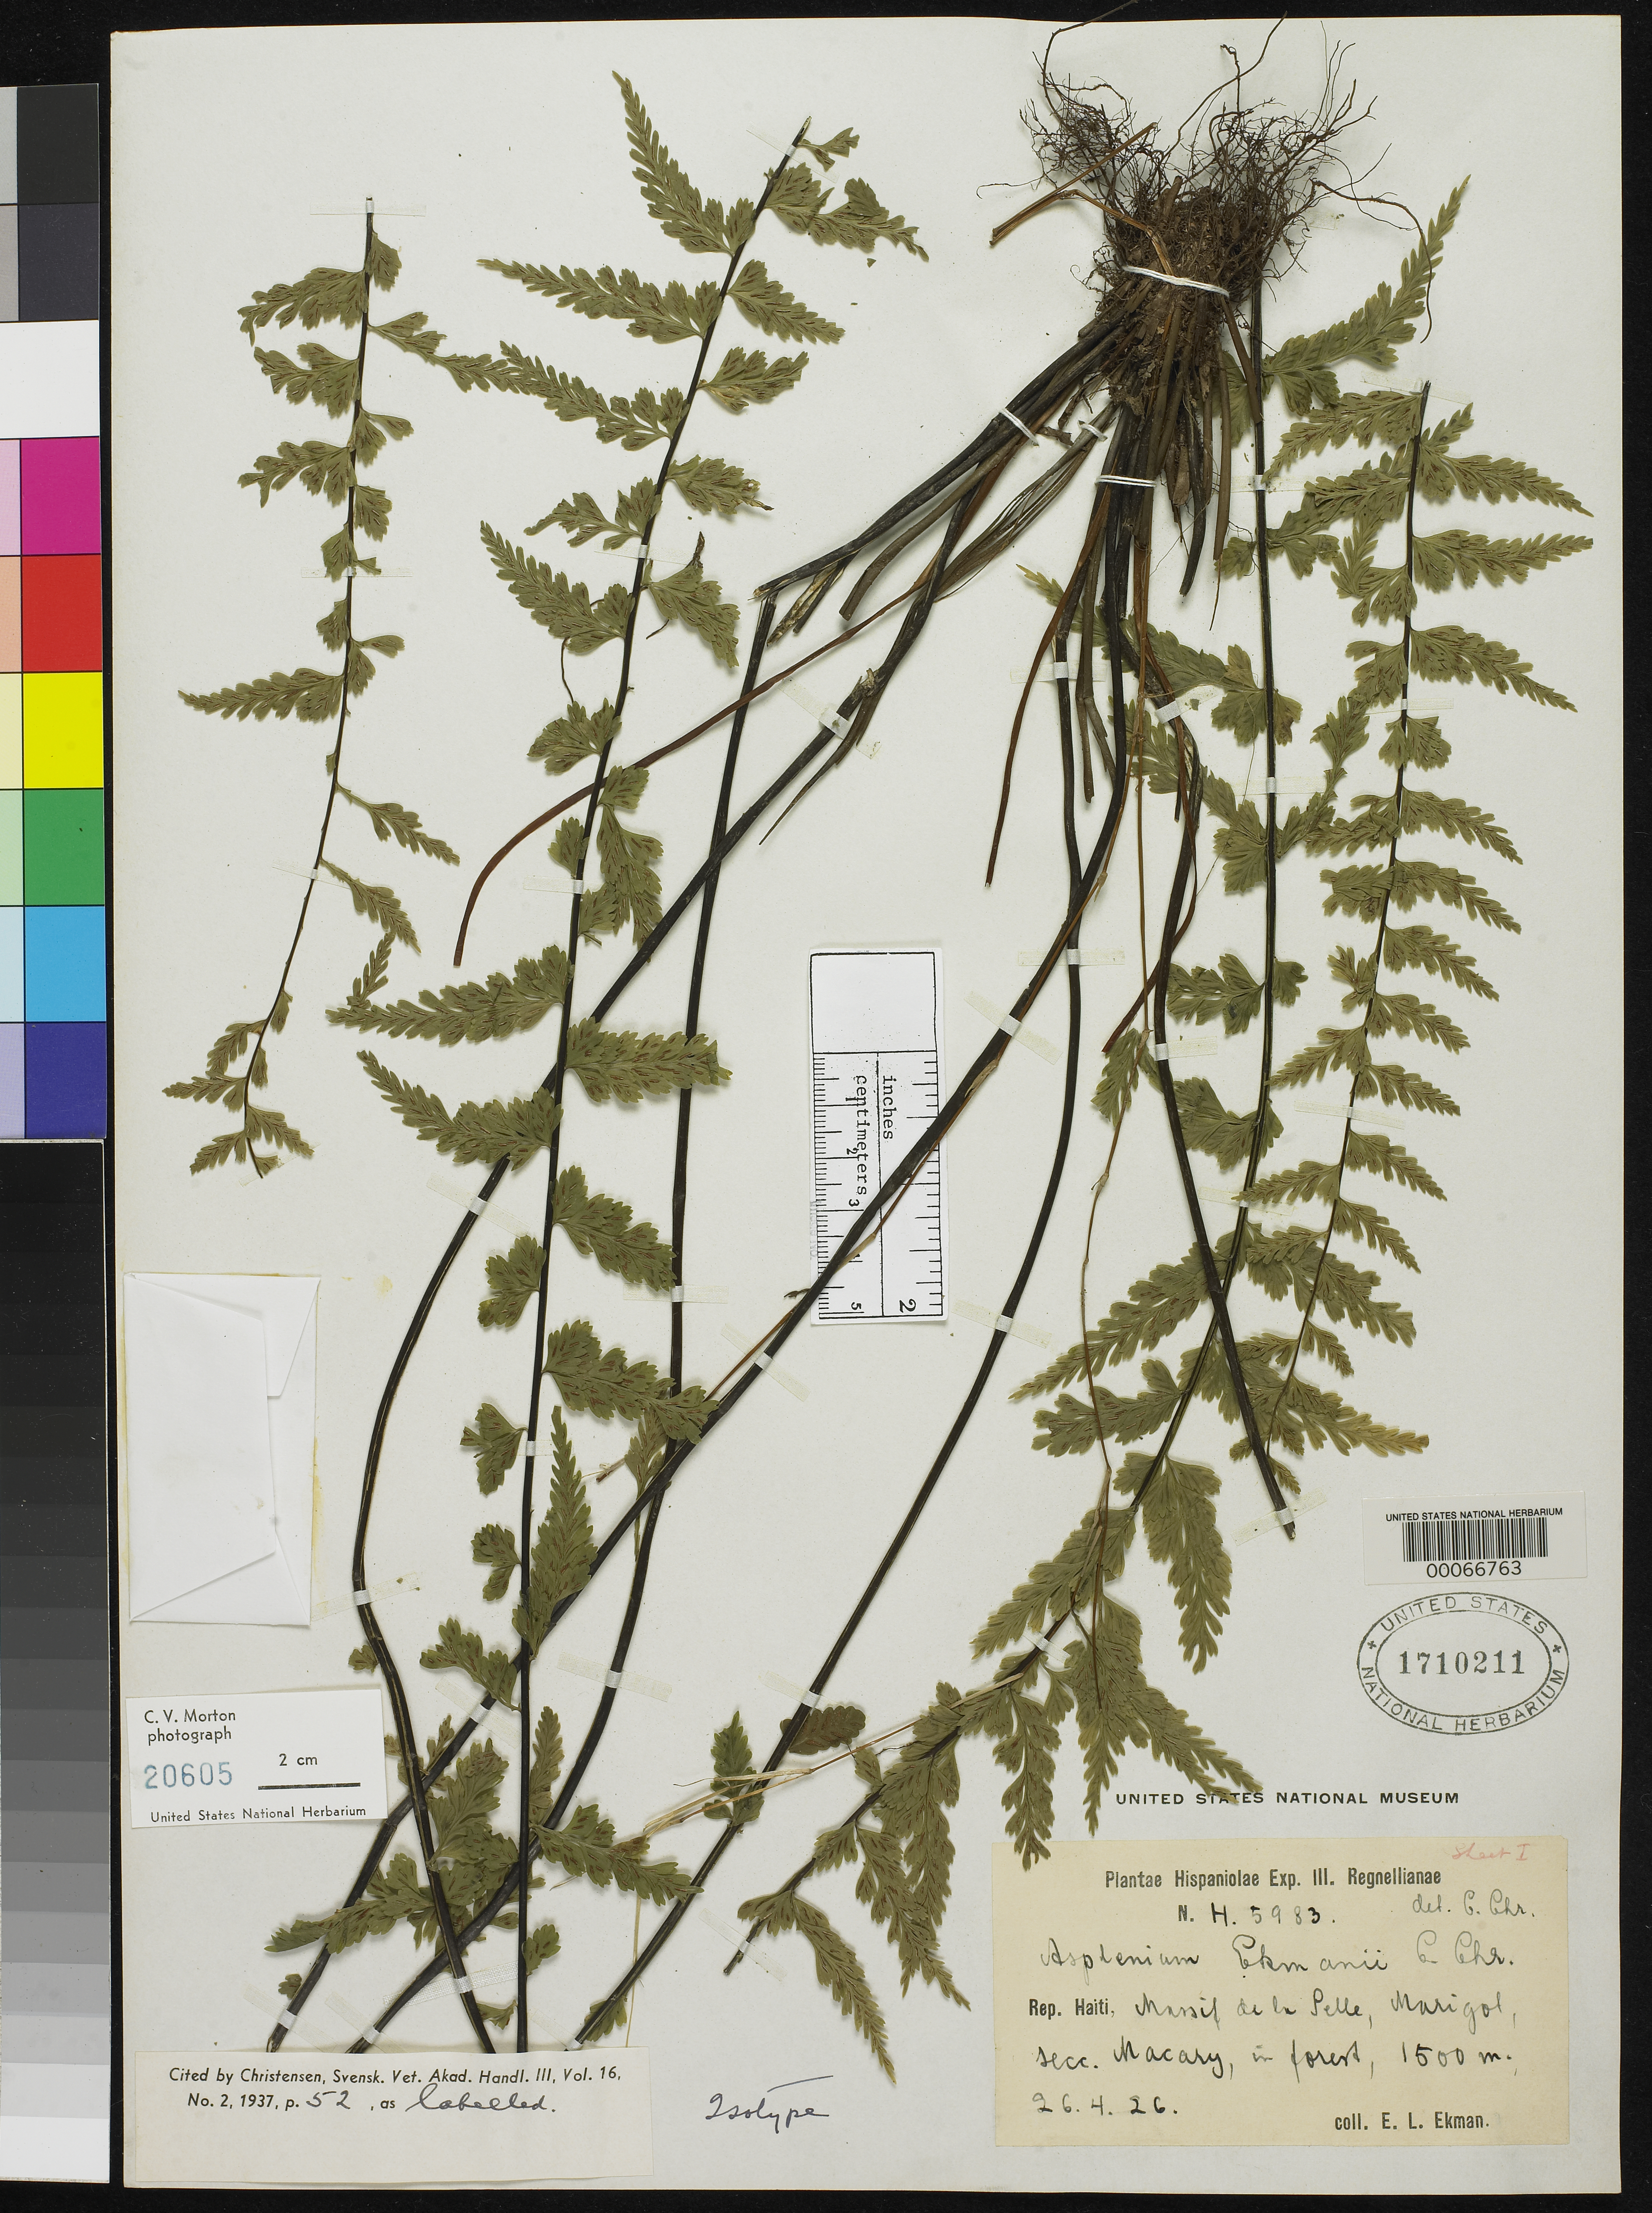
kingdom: Plantae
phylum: Tracheophyta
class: Polypodiopsida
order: Polypodiales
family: Aspleniaceae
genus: Asplenium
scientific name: Asplenium ekmanii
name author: C. Chr.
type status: Isotype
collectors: E. L. Ekman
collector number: H 5983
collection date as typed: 26 Apr 1926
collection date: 1926-04-26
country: Haiti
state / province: Ouest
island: Hispaniola Island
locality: M. Tranchant, S slope.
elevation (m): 1600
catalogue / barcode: US 1710211